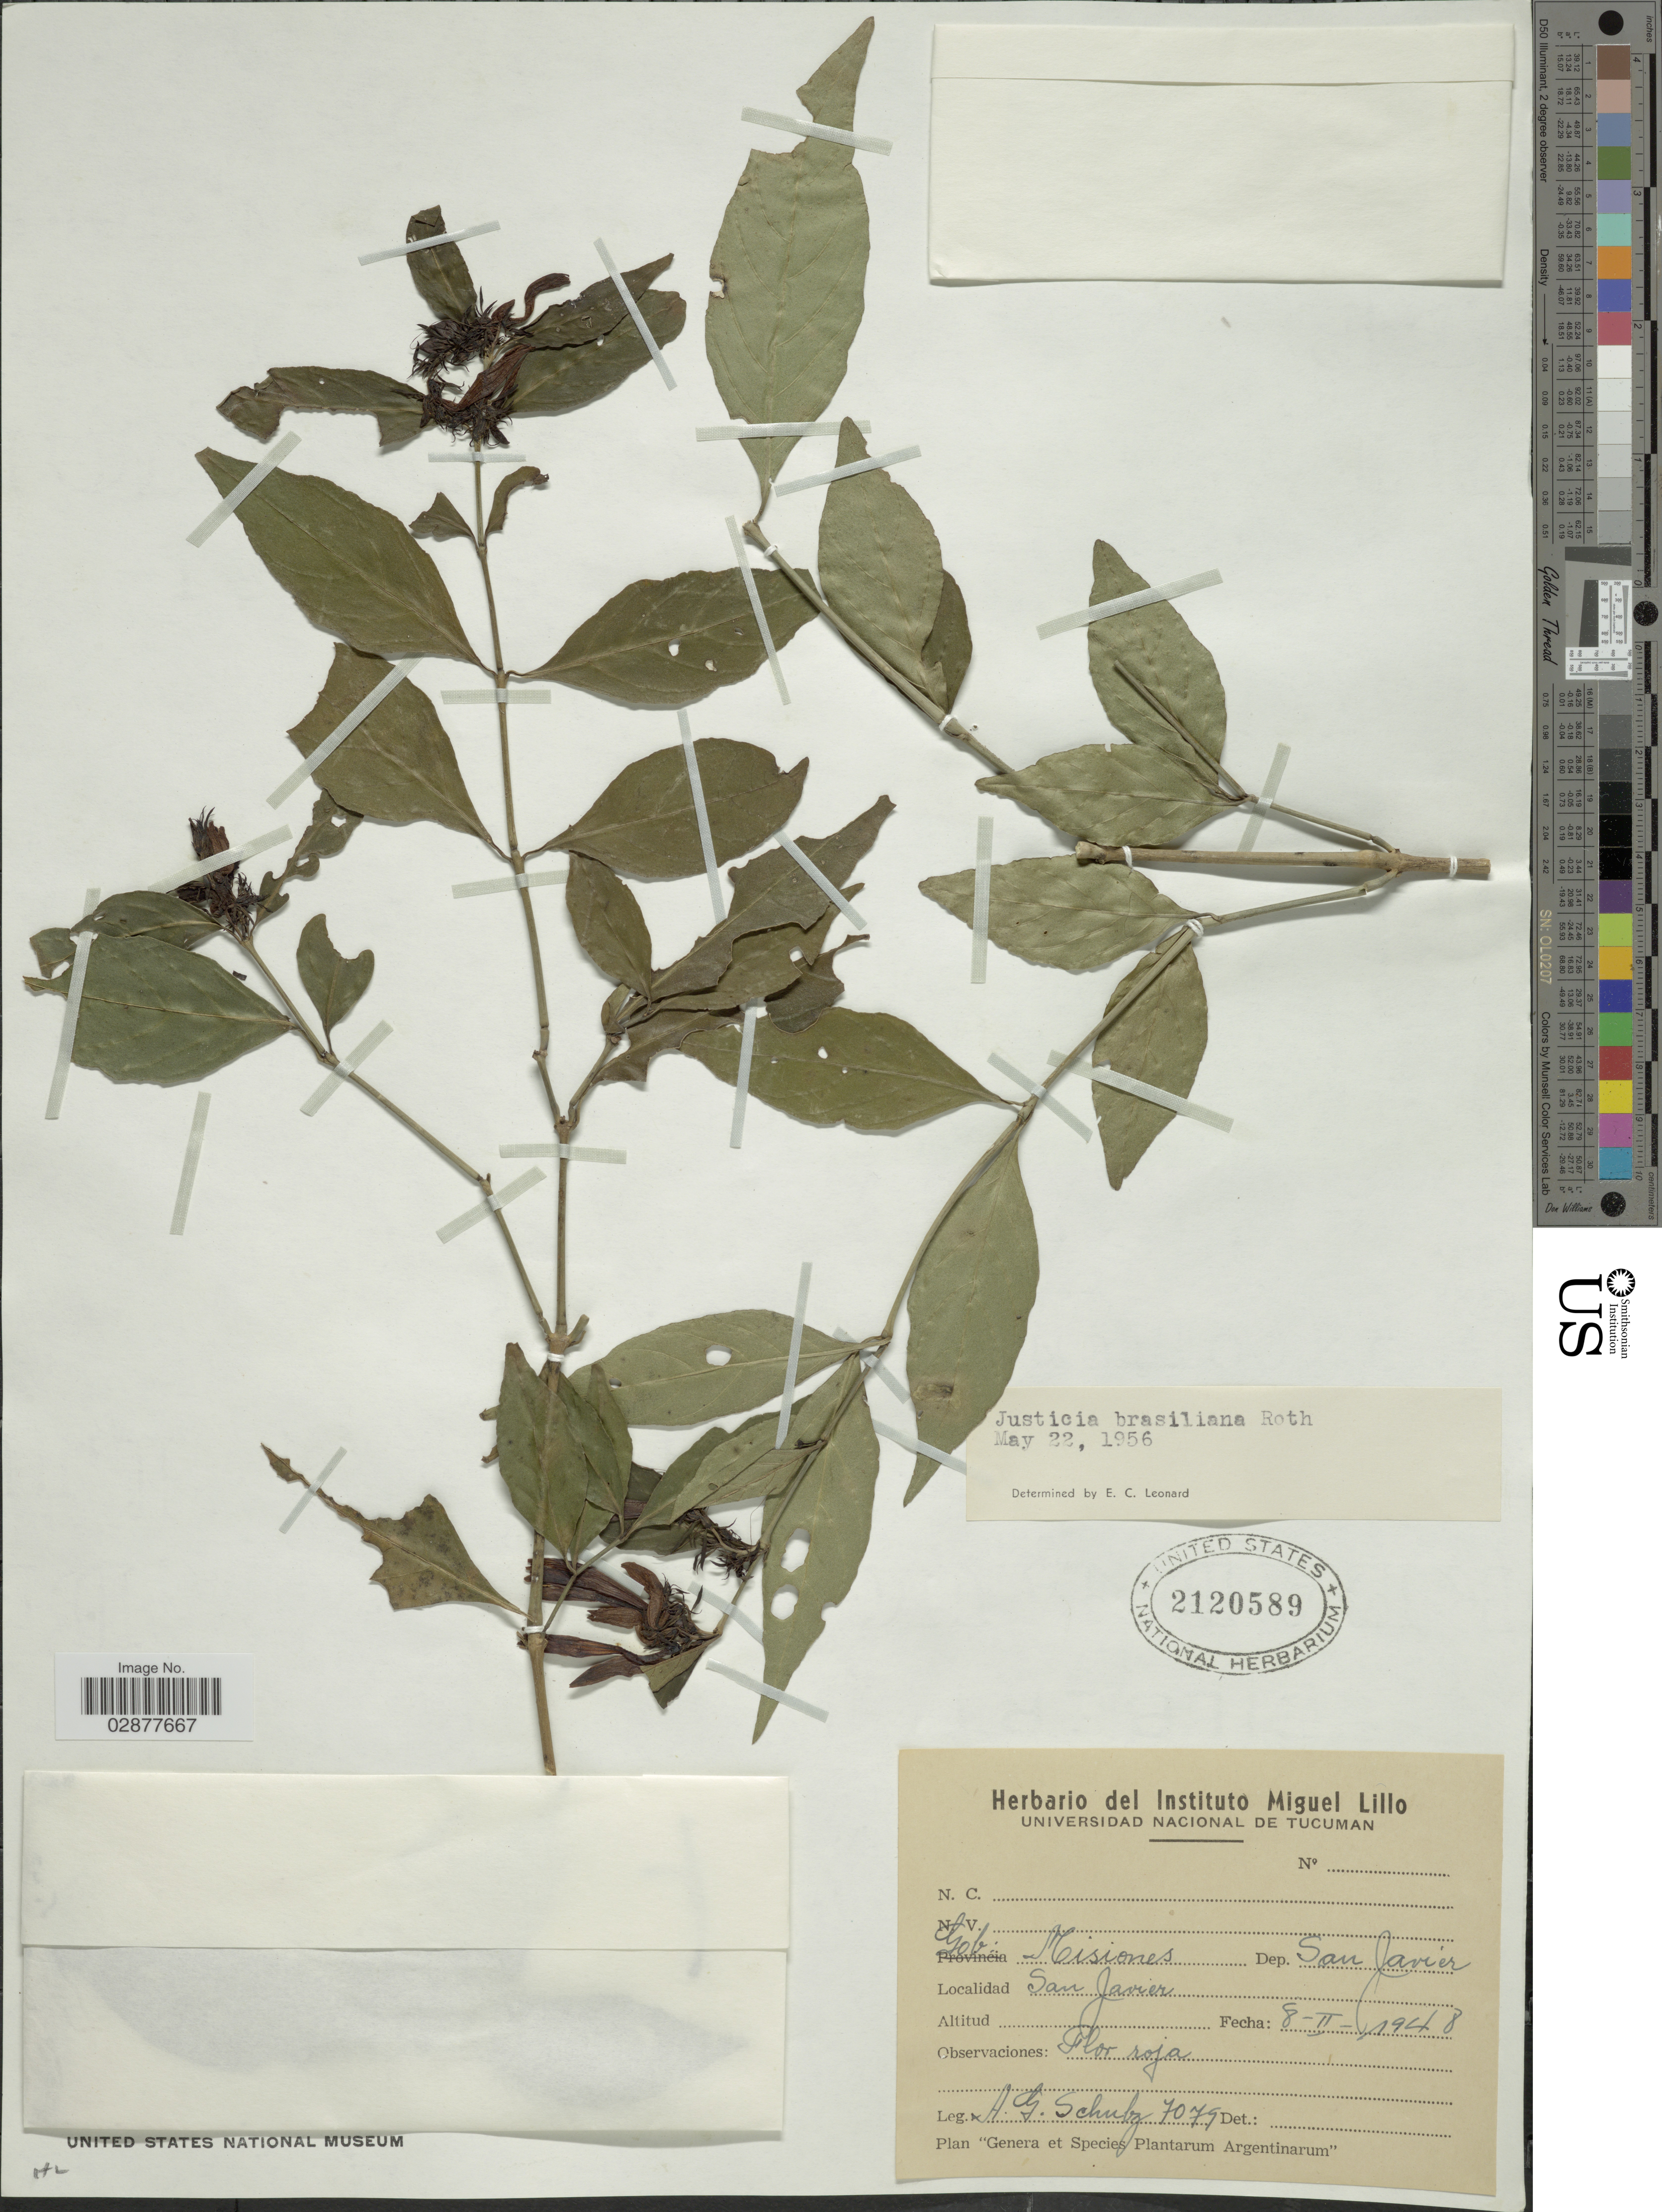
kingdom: Plantae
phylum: Tracheophyta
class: Magnoliopsida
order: Lamiales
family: Acanthaceae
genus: Justicia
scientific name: Justicia brasiliana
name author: Roth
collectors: A. G. Schulz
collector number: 7079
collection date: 1948-02-08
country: Argentina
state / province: Misiones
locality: Gob. Misiones, Dep. San Javier. San Javier.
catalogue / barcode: US 2120589